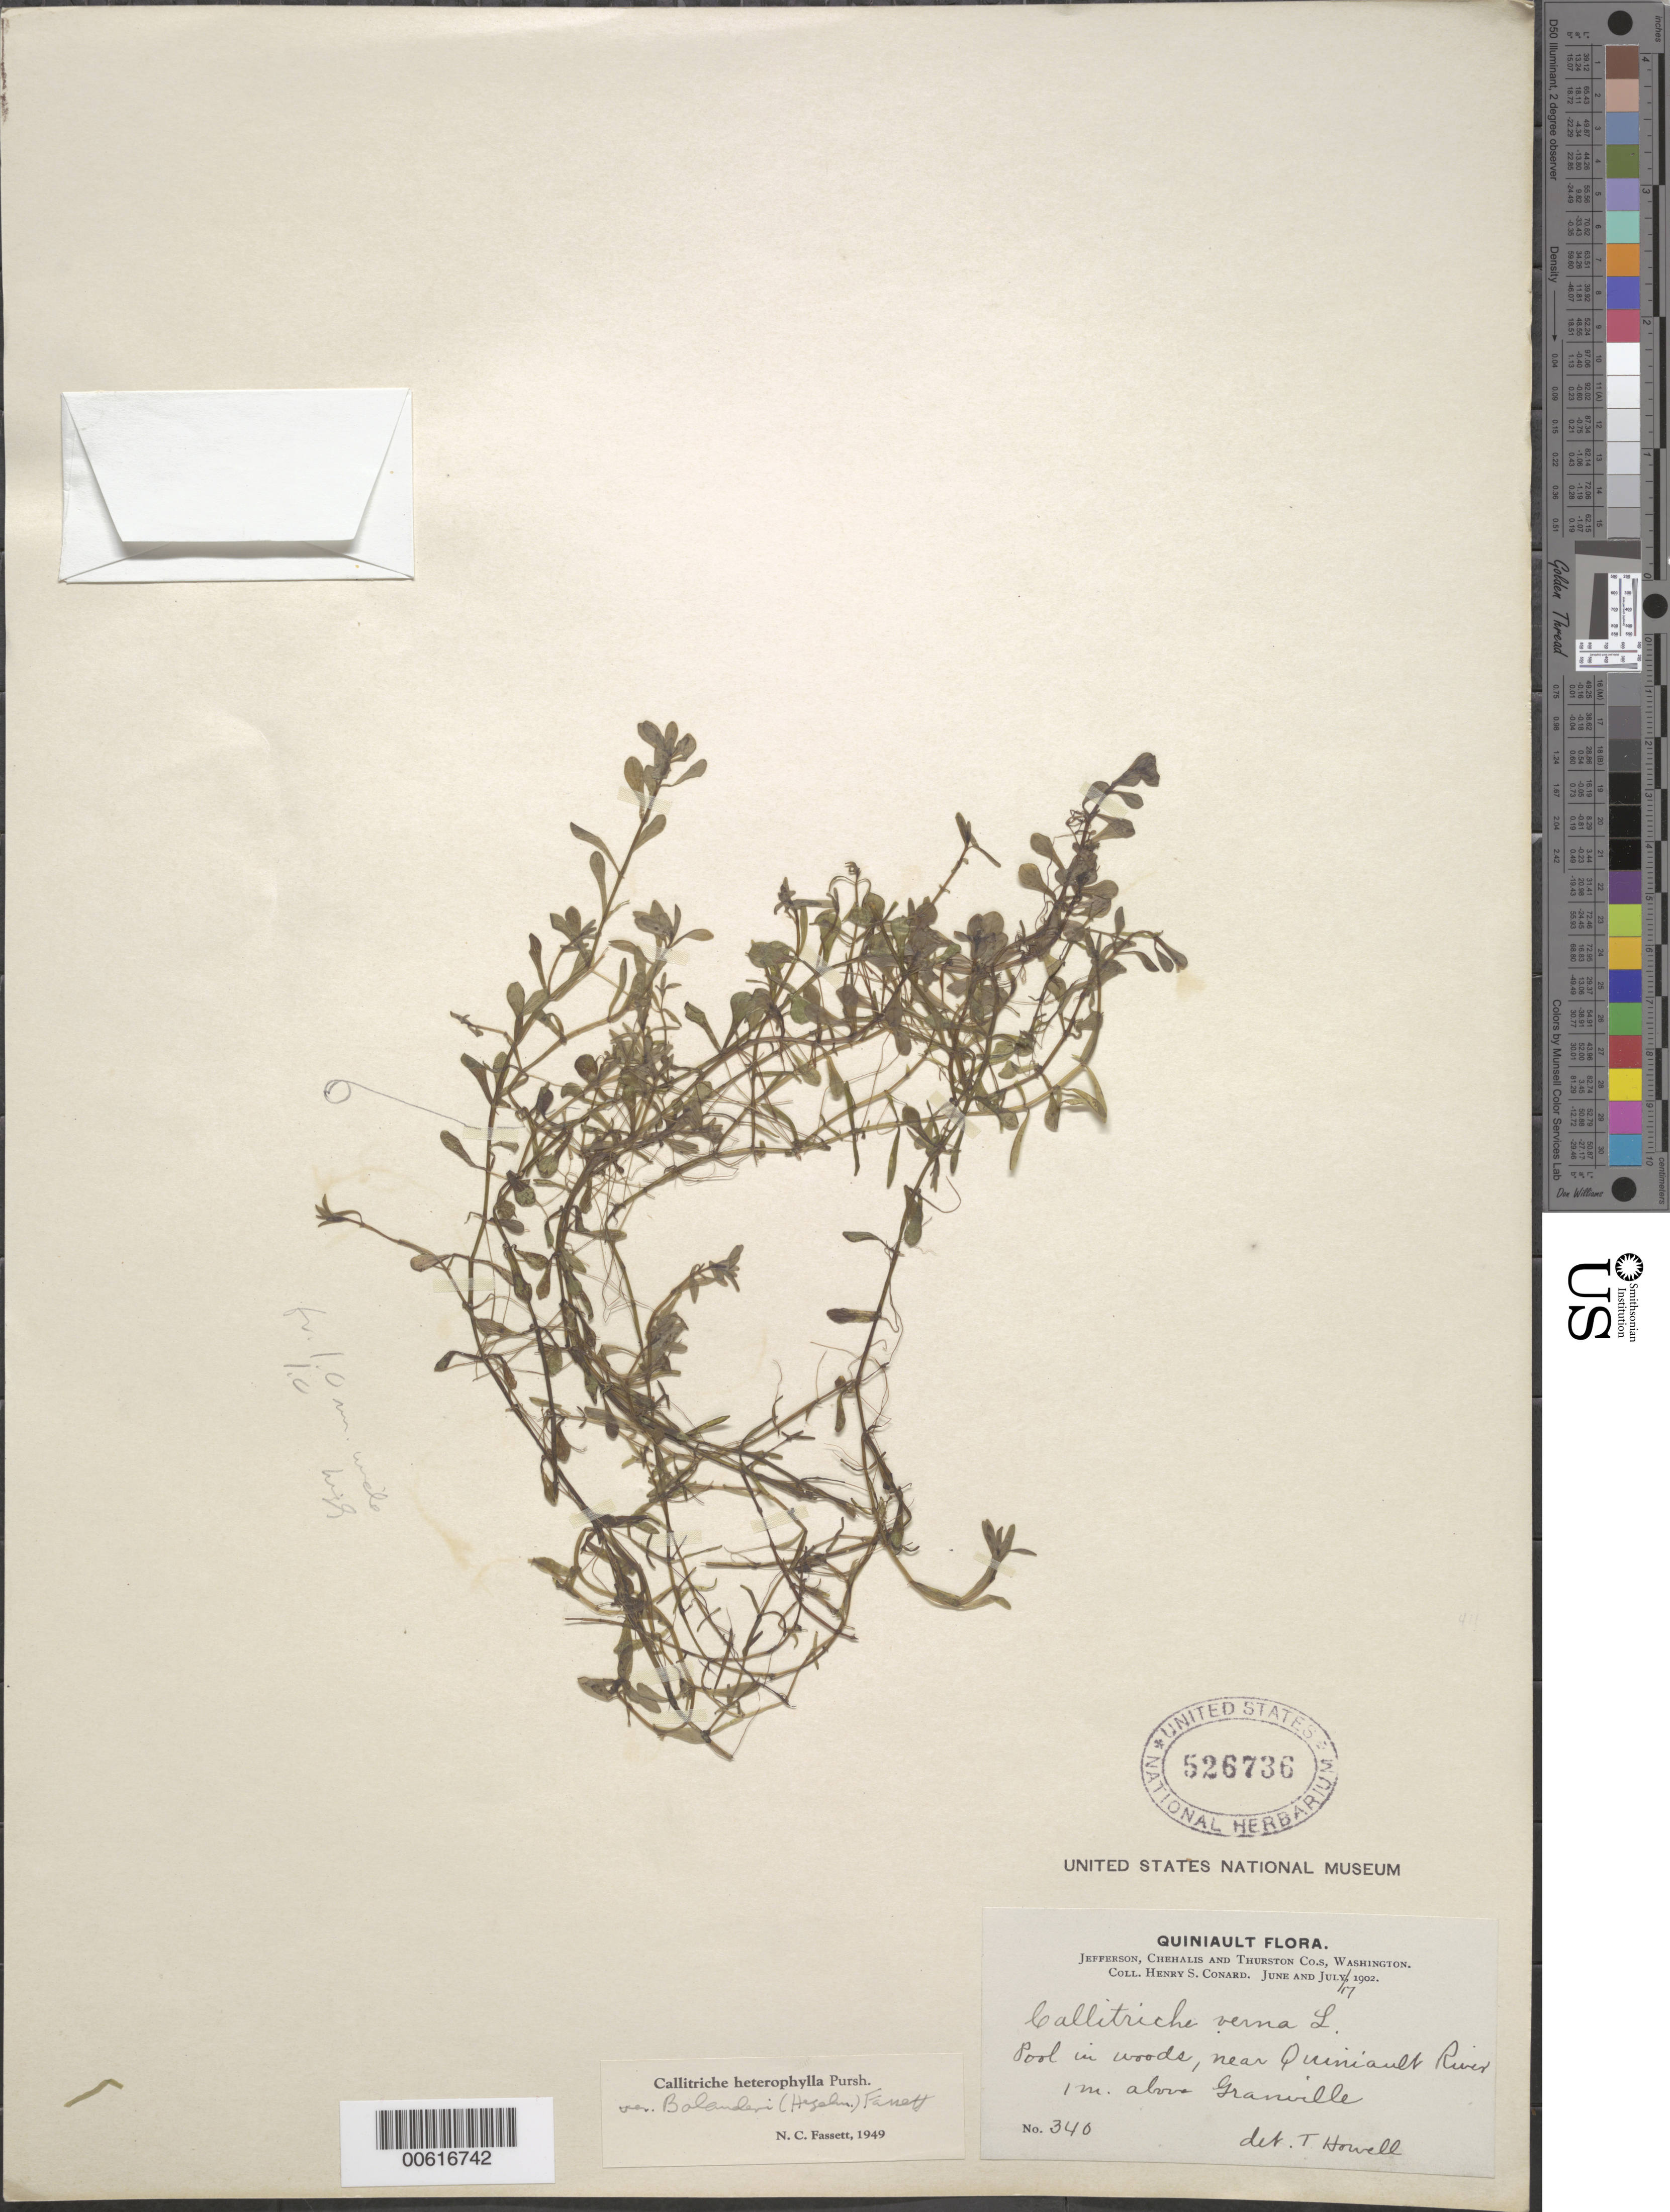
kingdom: Plantae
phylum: Tracheophyta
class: Magnoliopsida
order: Lamiales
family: Plantaginaceae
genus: Callitriche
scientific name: Callitriche heterophylla var. bolanderi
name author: (Hegelm.) Fassett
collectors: T. Howell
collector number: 340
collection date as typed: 07 Jul 1902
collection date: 1902-07-07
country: United States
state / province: Washington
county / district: Grays Harbor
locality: Near Quinault River, above Taholah (=Granville)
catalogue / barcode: US 526736